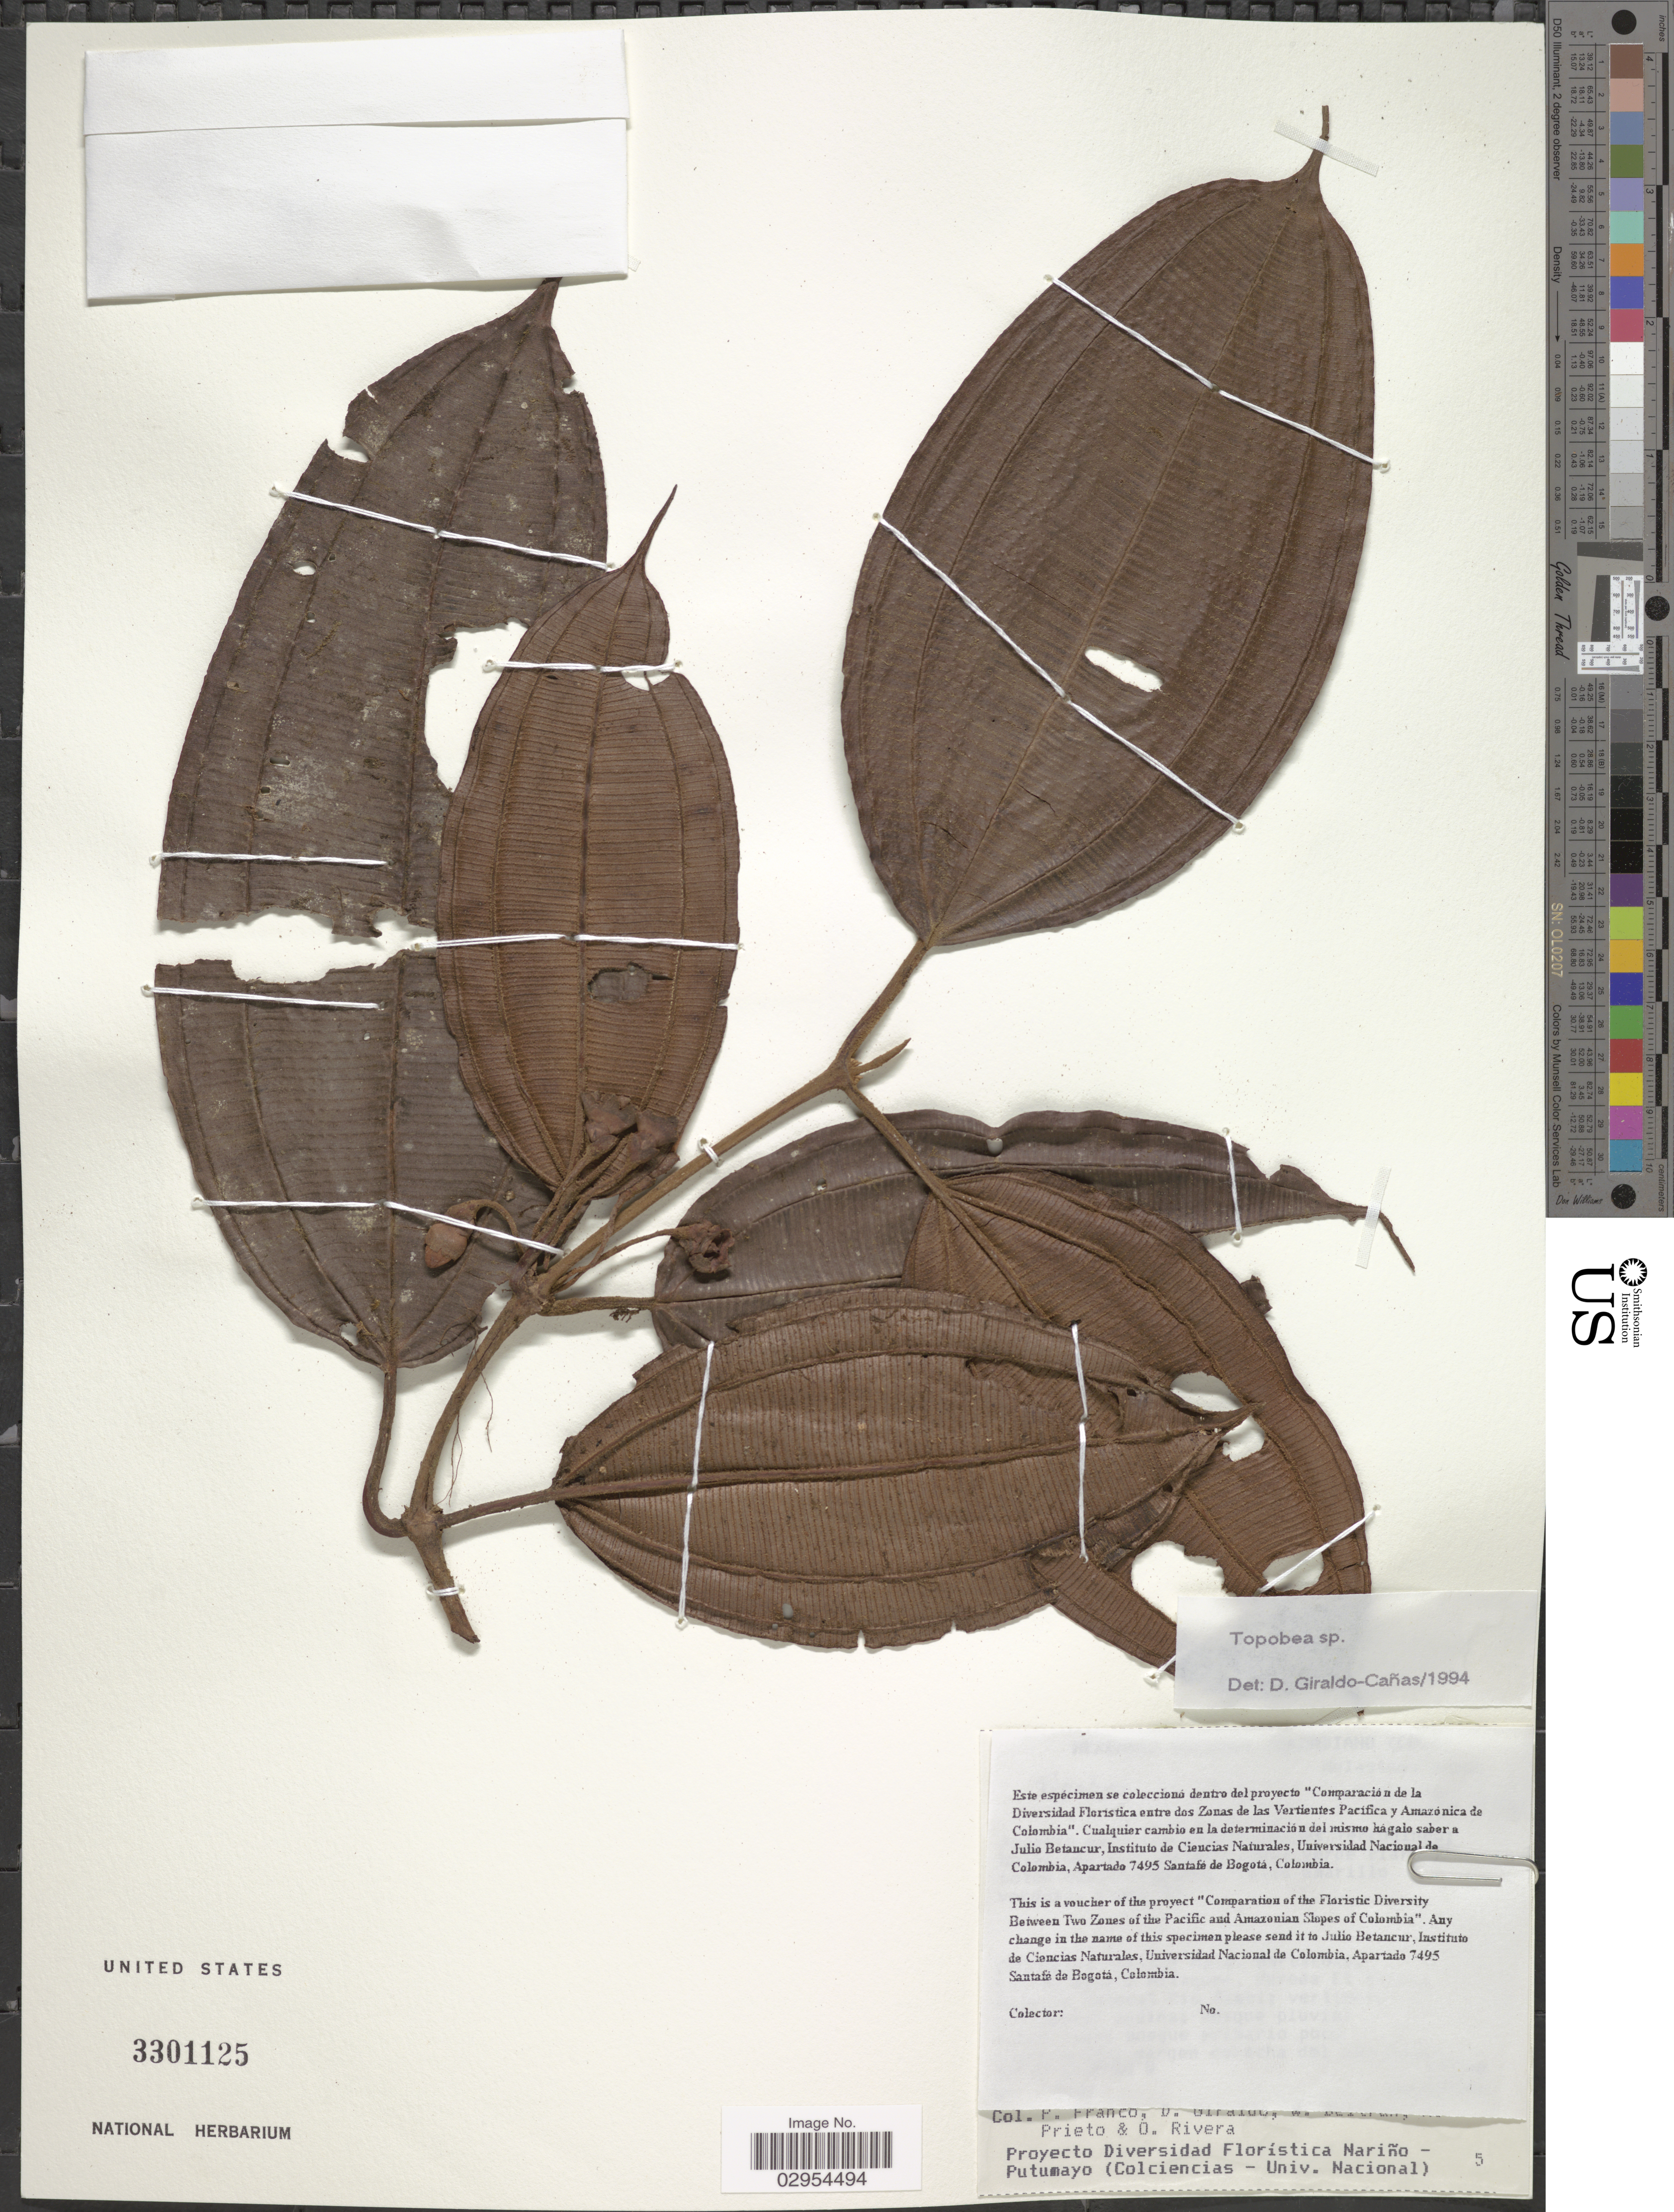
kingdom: Plantae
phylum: Tracheophyta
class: Magnoliopsida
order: Myrtales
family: Melastomataceae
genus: Topobea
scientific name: Topobea sp.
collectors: P. Franco, D. Giraldo, Collector illegible, -. Prieto & O. Rivera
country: Colombia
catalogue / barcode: US 3301125